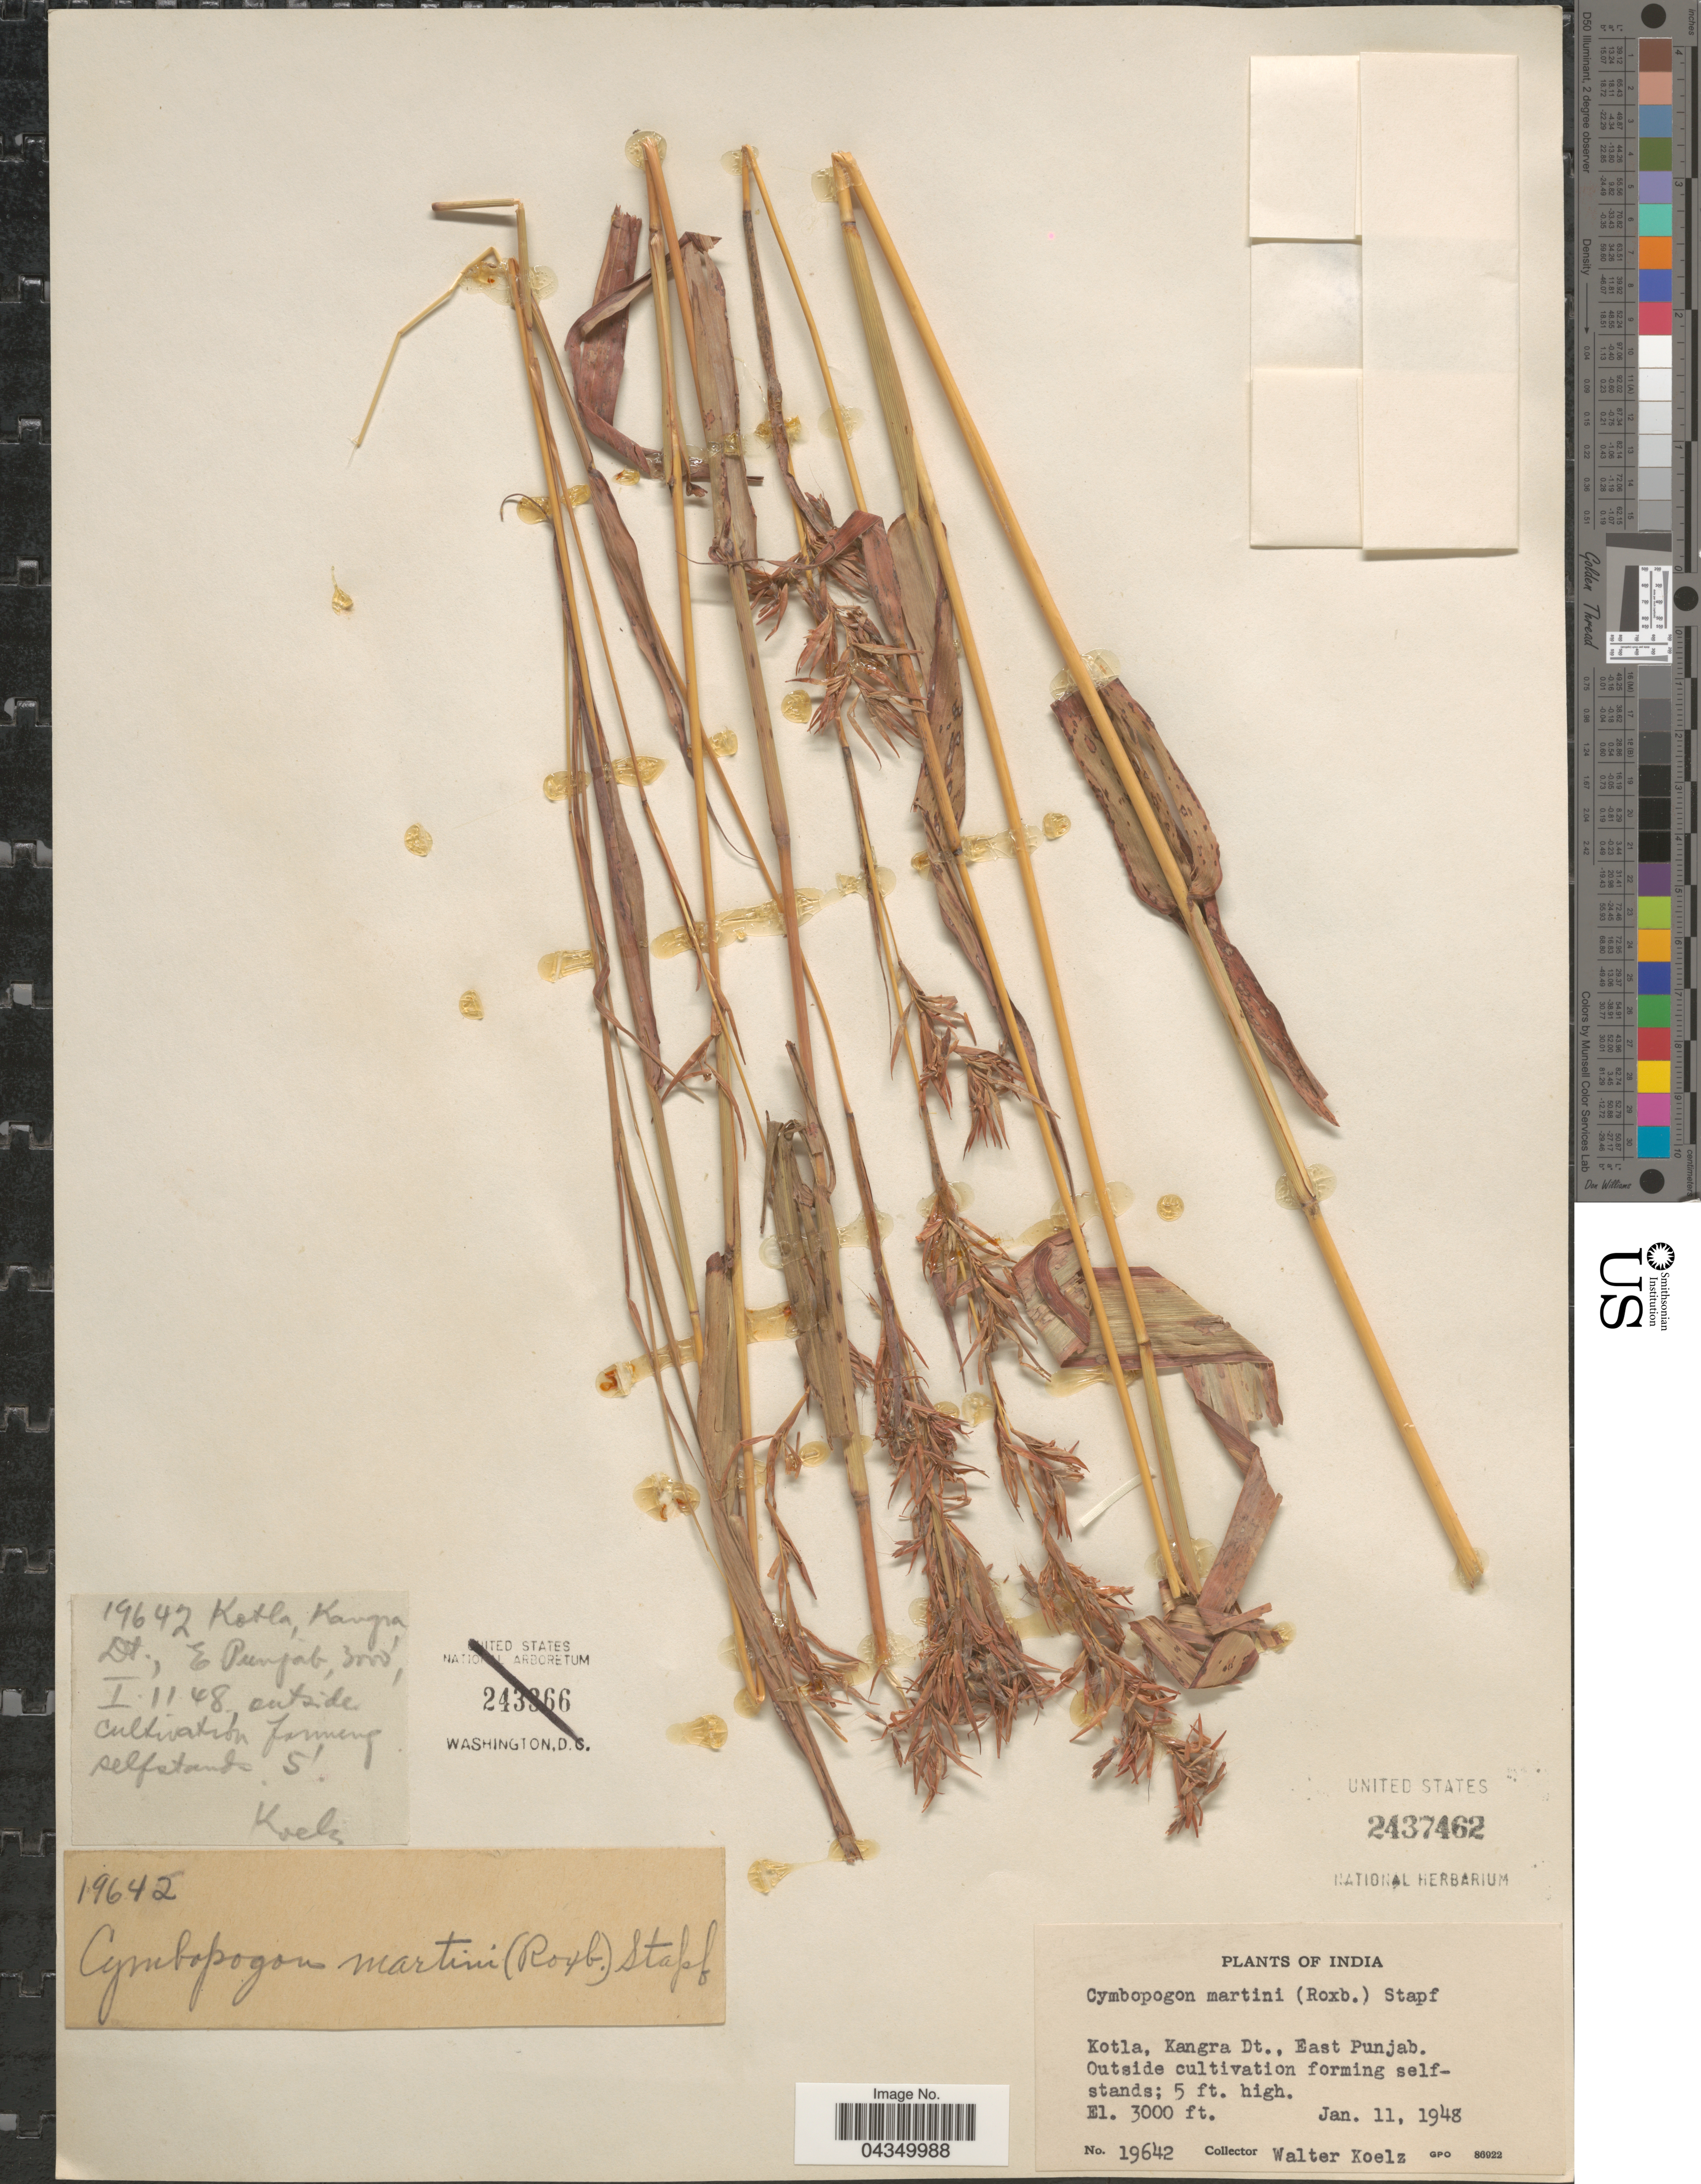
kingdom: Plantae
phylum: Tracheophyta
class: Liliopsida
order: Poales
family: Poaceae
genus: Cymbopogon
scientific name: Cymbopogon martini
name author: (Roxb.) Stapf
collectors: W. N. Koelz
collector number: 19642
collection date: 1948-01-11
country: India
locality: Kotla, Kangra Dt., East Punjab.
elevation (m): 914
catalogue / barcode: US 2437462